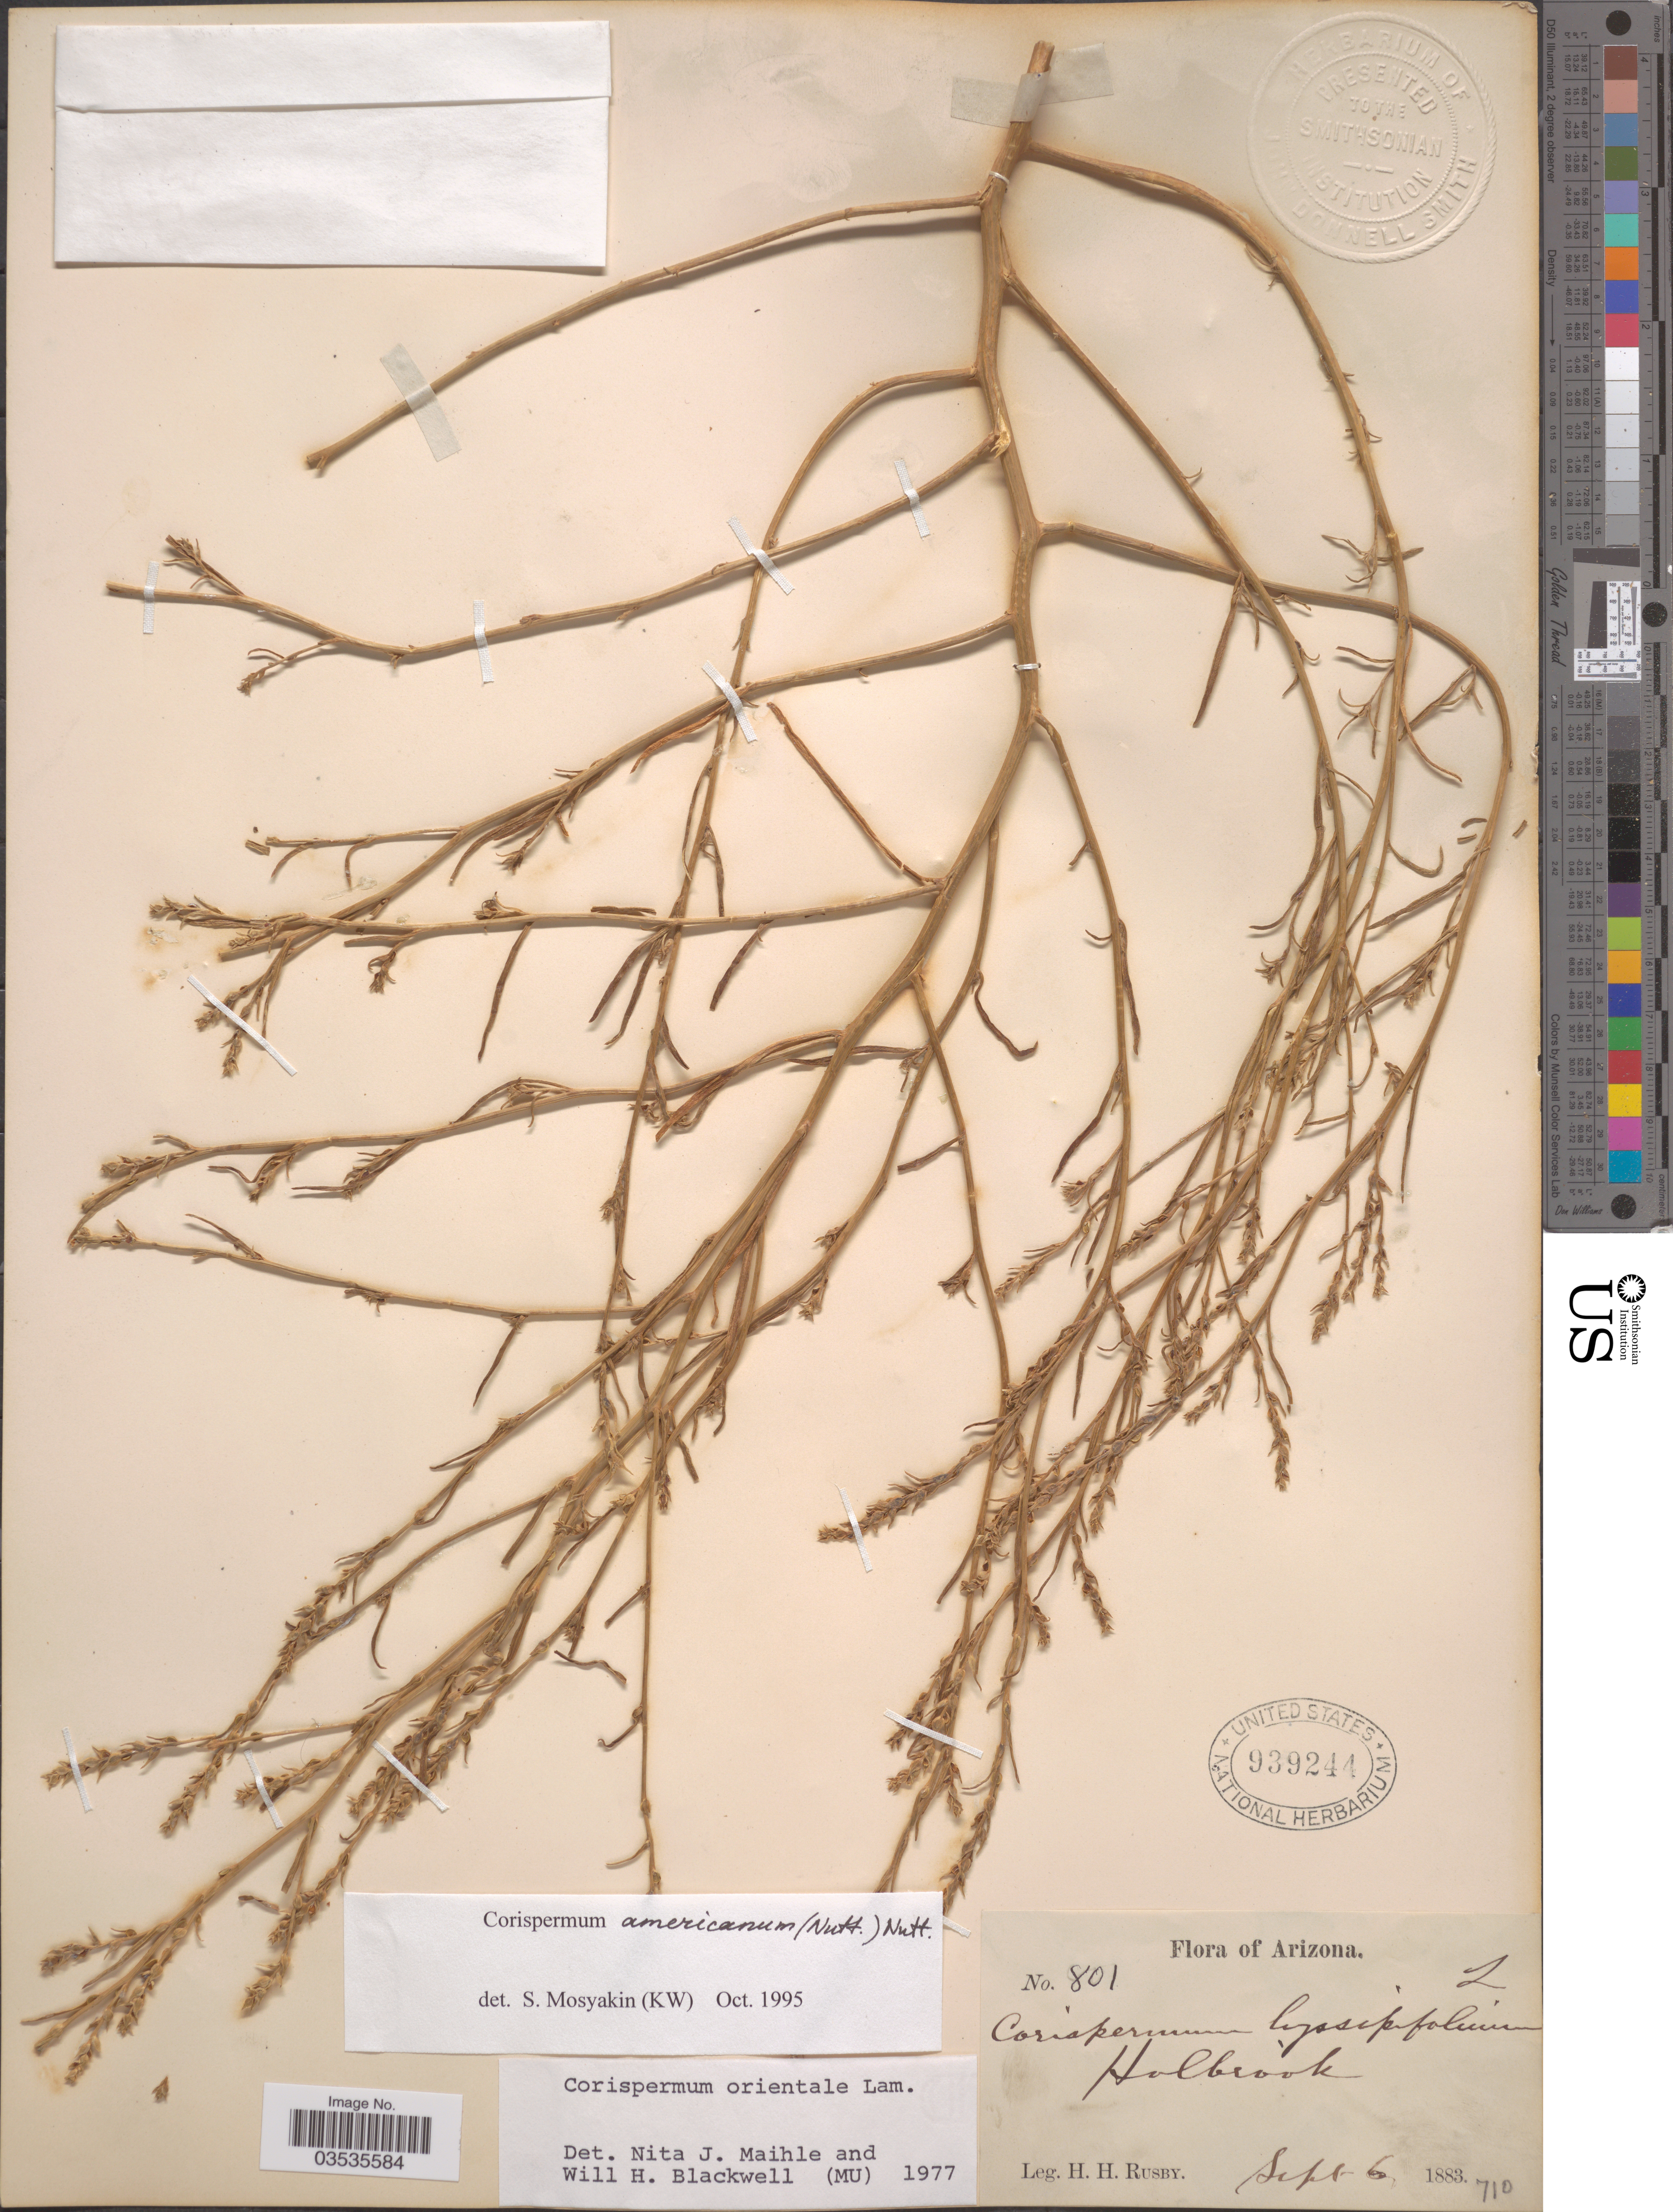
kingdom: Plantae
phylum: Tracheophyta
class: Magnoliopsida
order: Caryophyllales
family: Amaranthaceae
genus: Corispermum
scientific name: Corispermum americanum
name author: (Nutt.) Nutt.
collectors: H. H. Rusby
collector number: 801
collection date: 1883-09-06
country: United States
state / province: Arizona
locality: Holbrook.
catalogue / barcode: US 939244